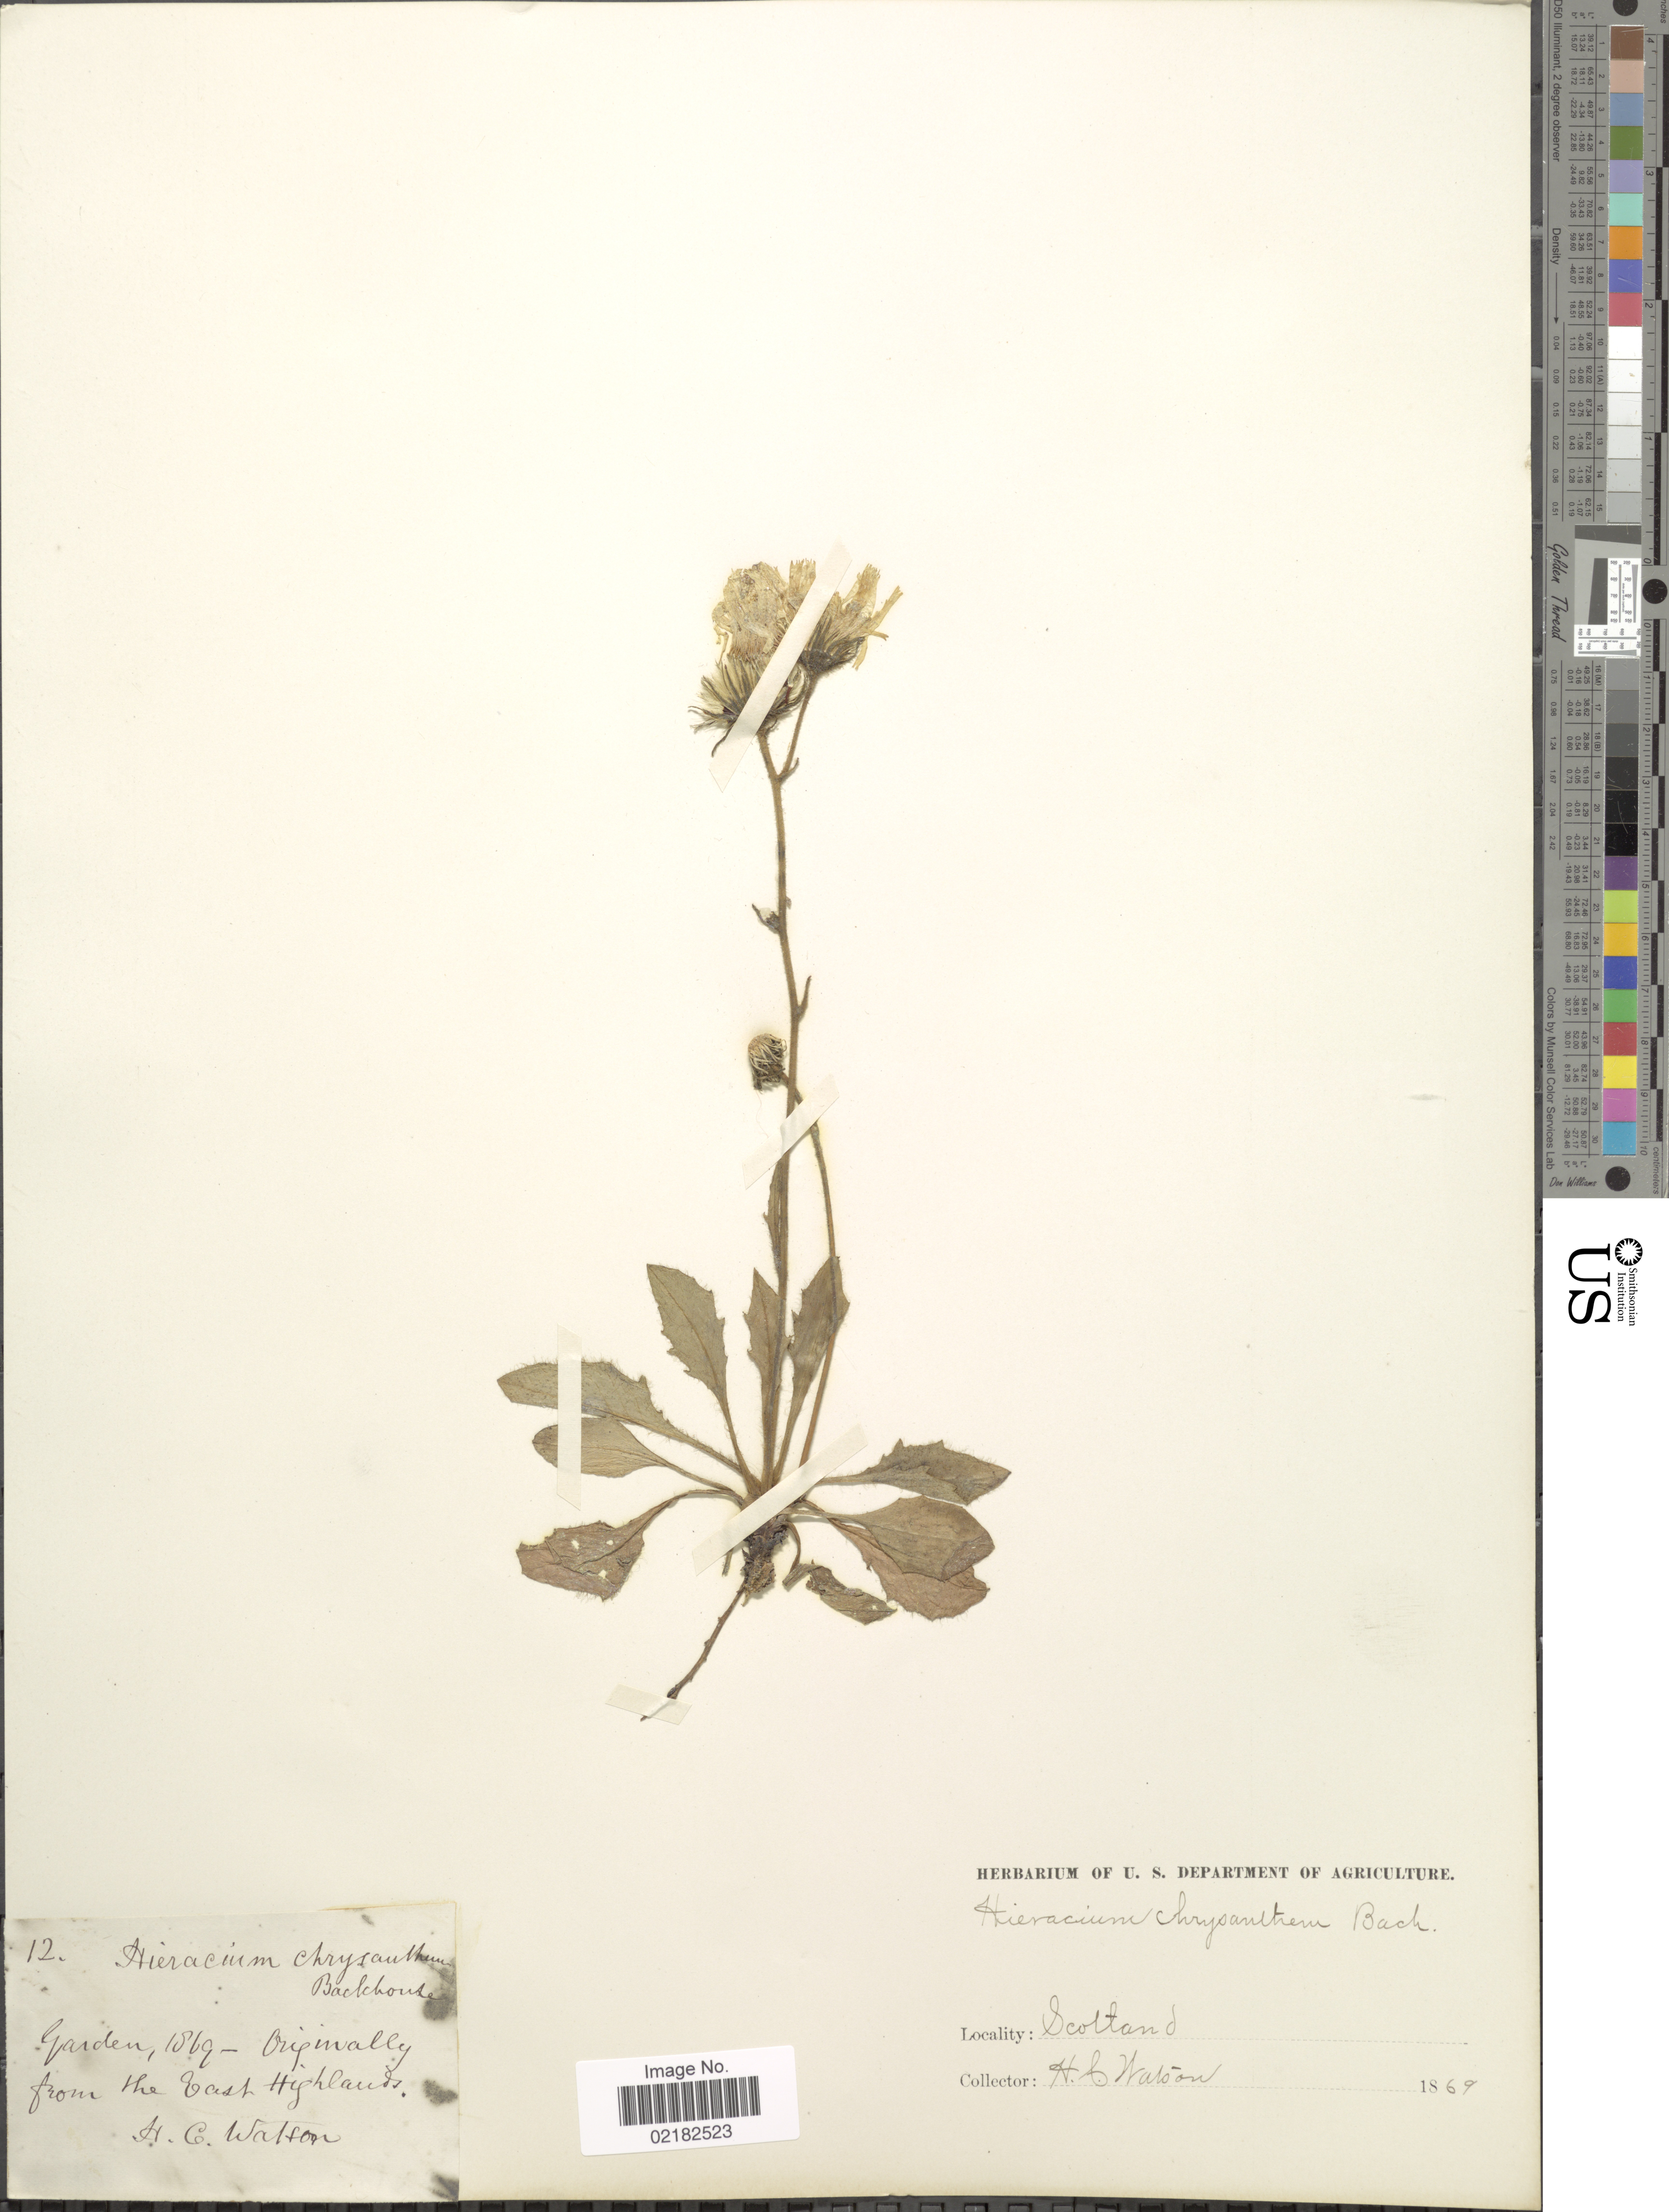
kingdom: Plantae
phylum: Tracheophyta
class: Magnoliopsida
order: Asterales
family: Asteraceae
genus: Hieracium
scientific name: Hieracium chrysanthum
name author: Backh. f. ex Hook. & Arn.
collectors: H. Watson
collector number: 12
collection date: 1869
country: United Kingdom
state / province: Scotland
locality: Garden